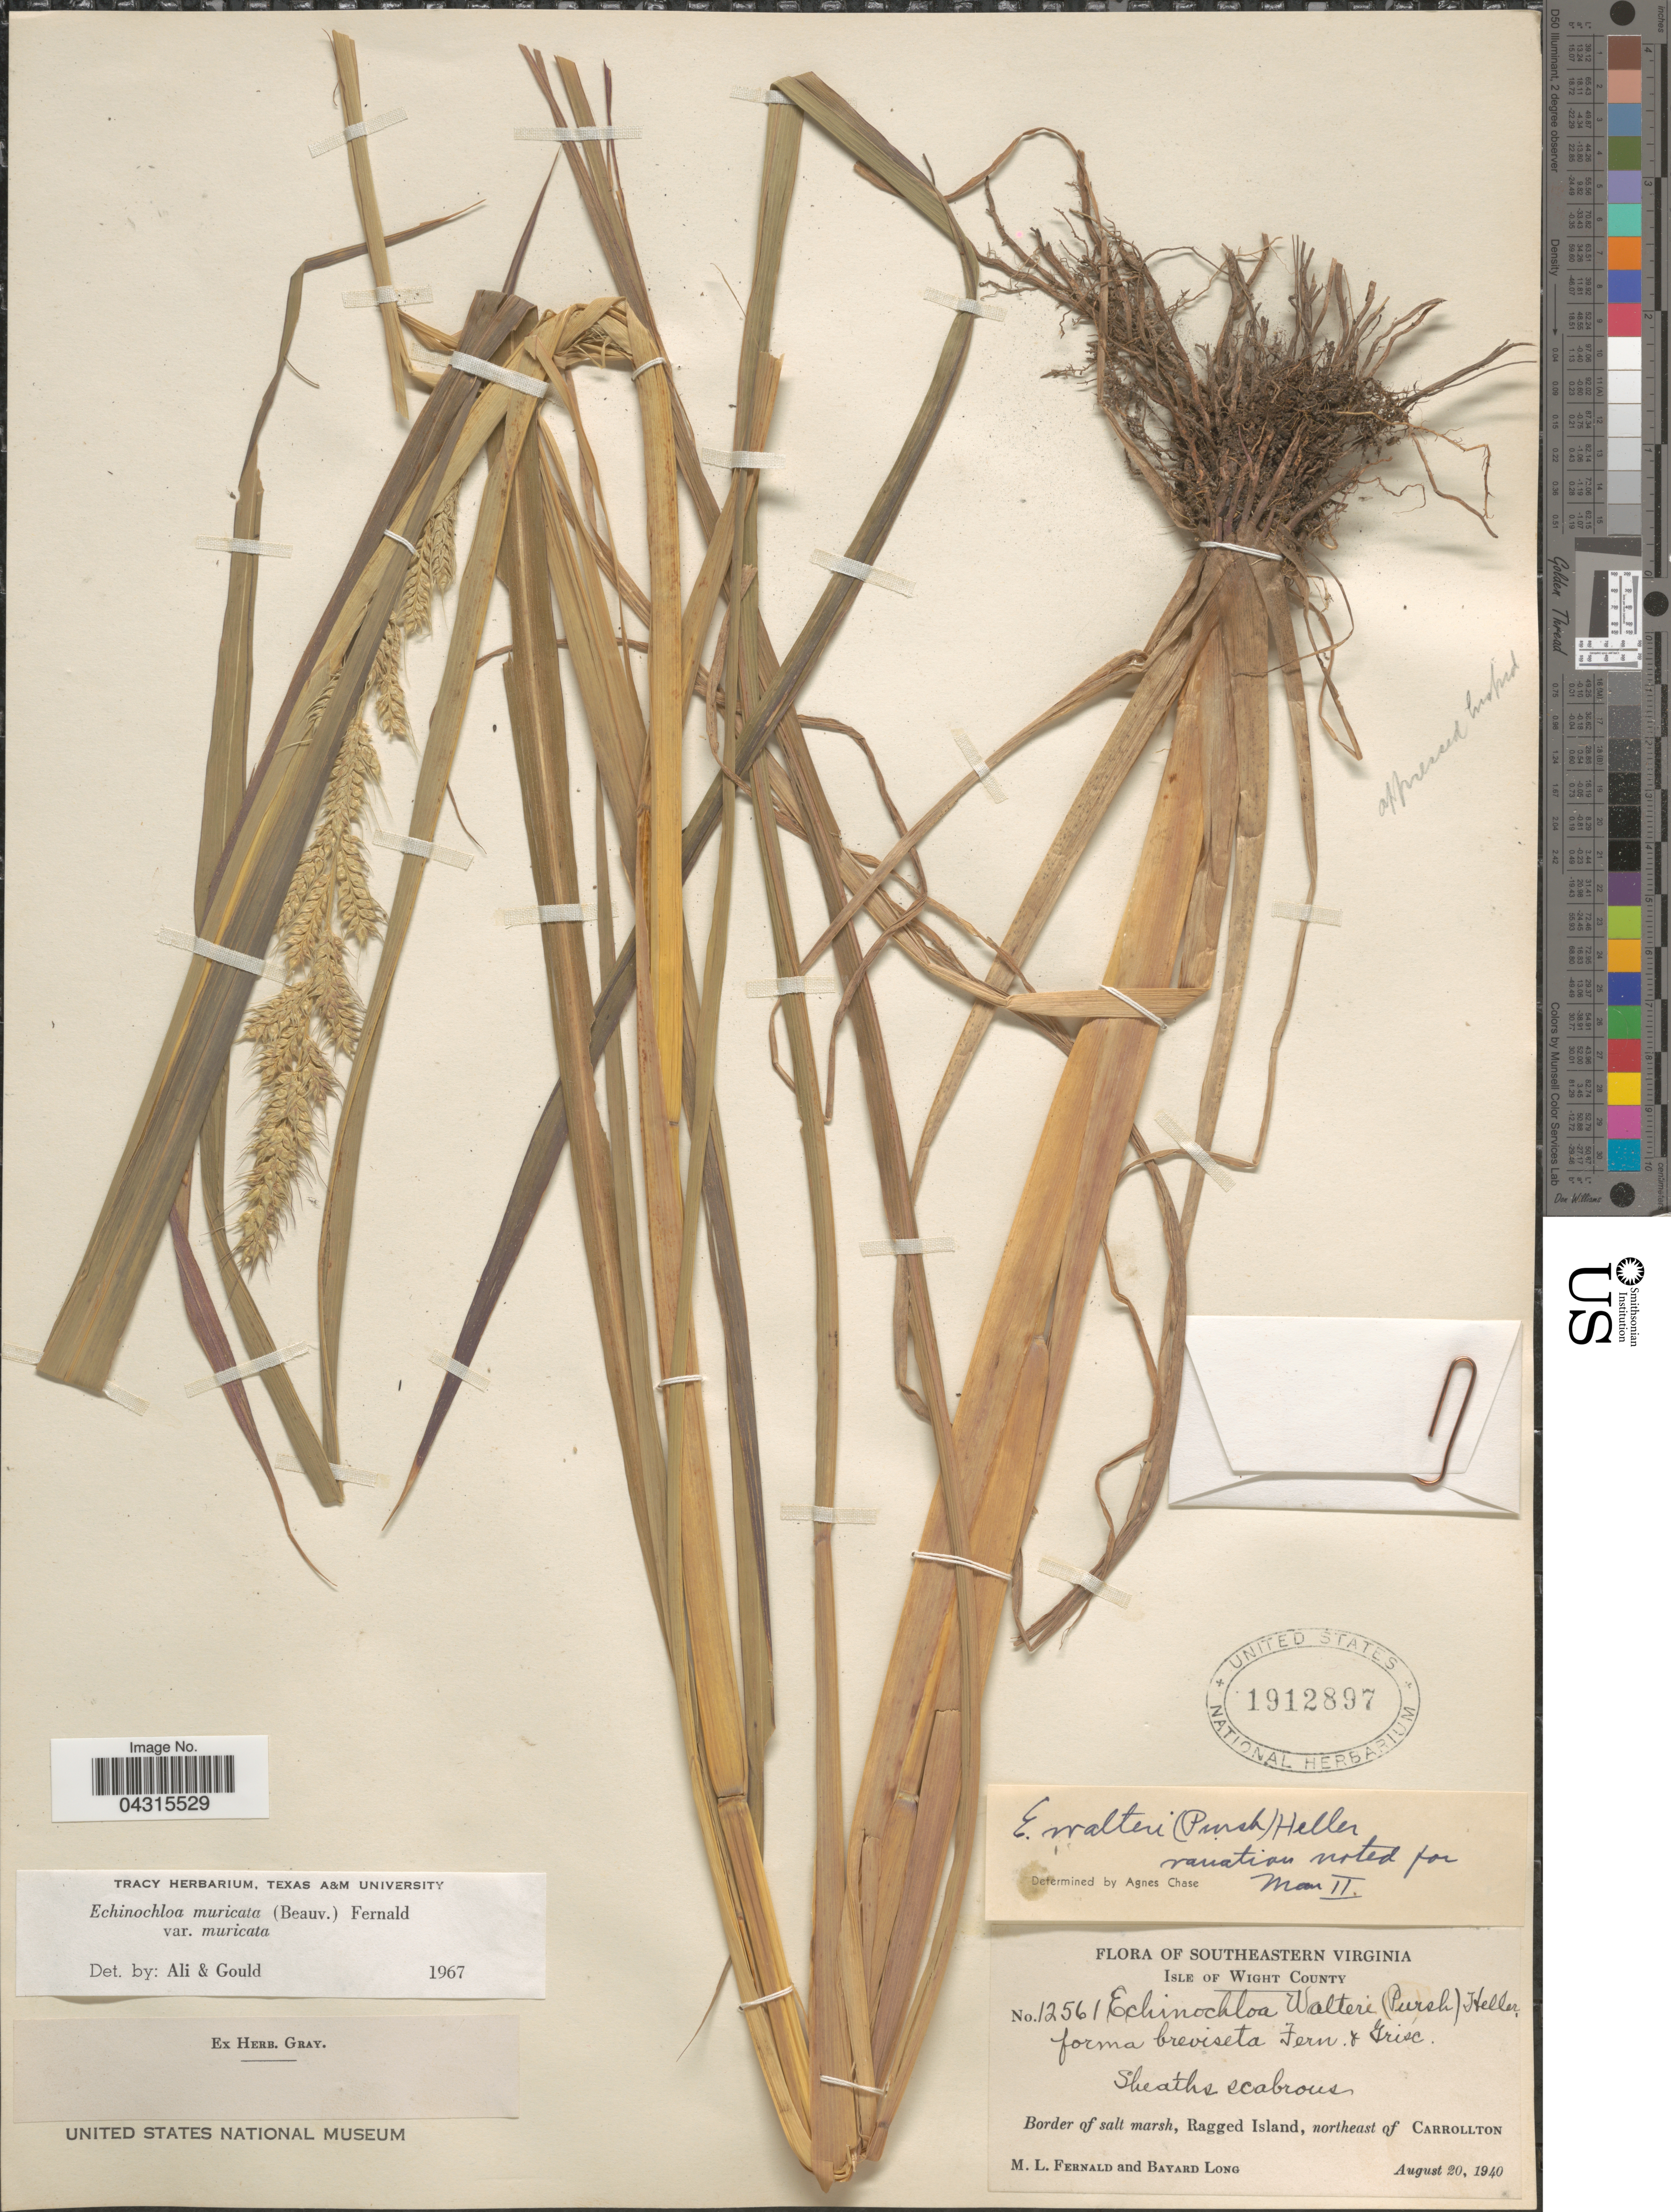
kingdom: Plantae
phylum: Tracheophyta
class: Liliopsida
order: Poales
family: Poaceae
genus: Echinochloa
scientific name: Echinochloa muricata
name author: (P. Beauv.) Fernald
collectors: M. L. Fernald & B. Long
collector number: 12561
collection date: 1940-08-20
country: United States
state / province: Virginia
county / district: Isle of Wight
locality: Southeastern Virginia. Isle of Wight County. Border of salt marsh, Ragged Island, northeast of Carrollton.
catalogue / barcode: US 1912897